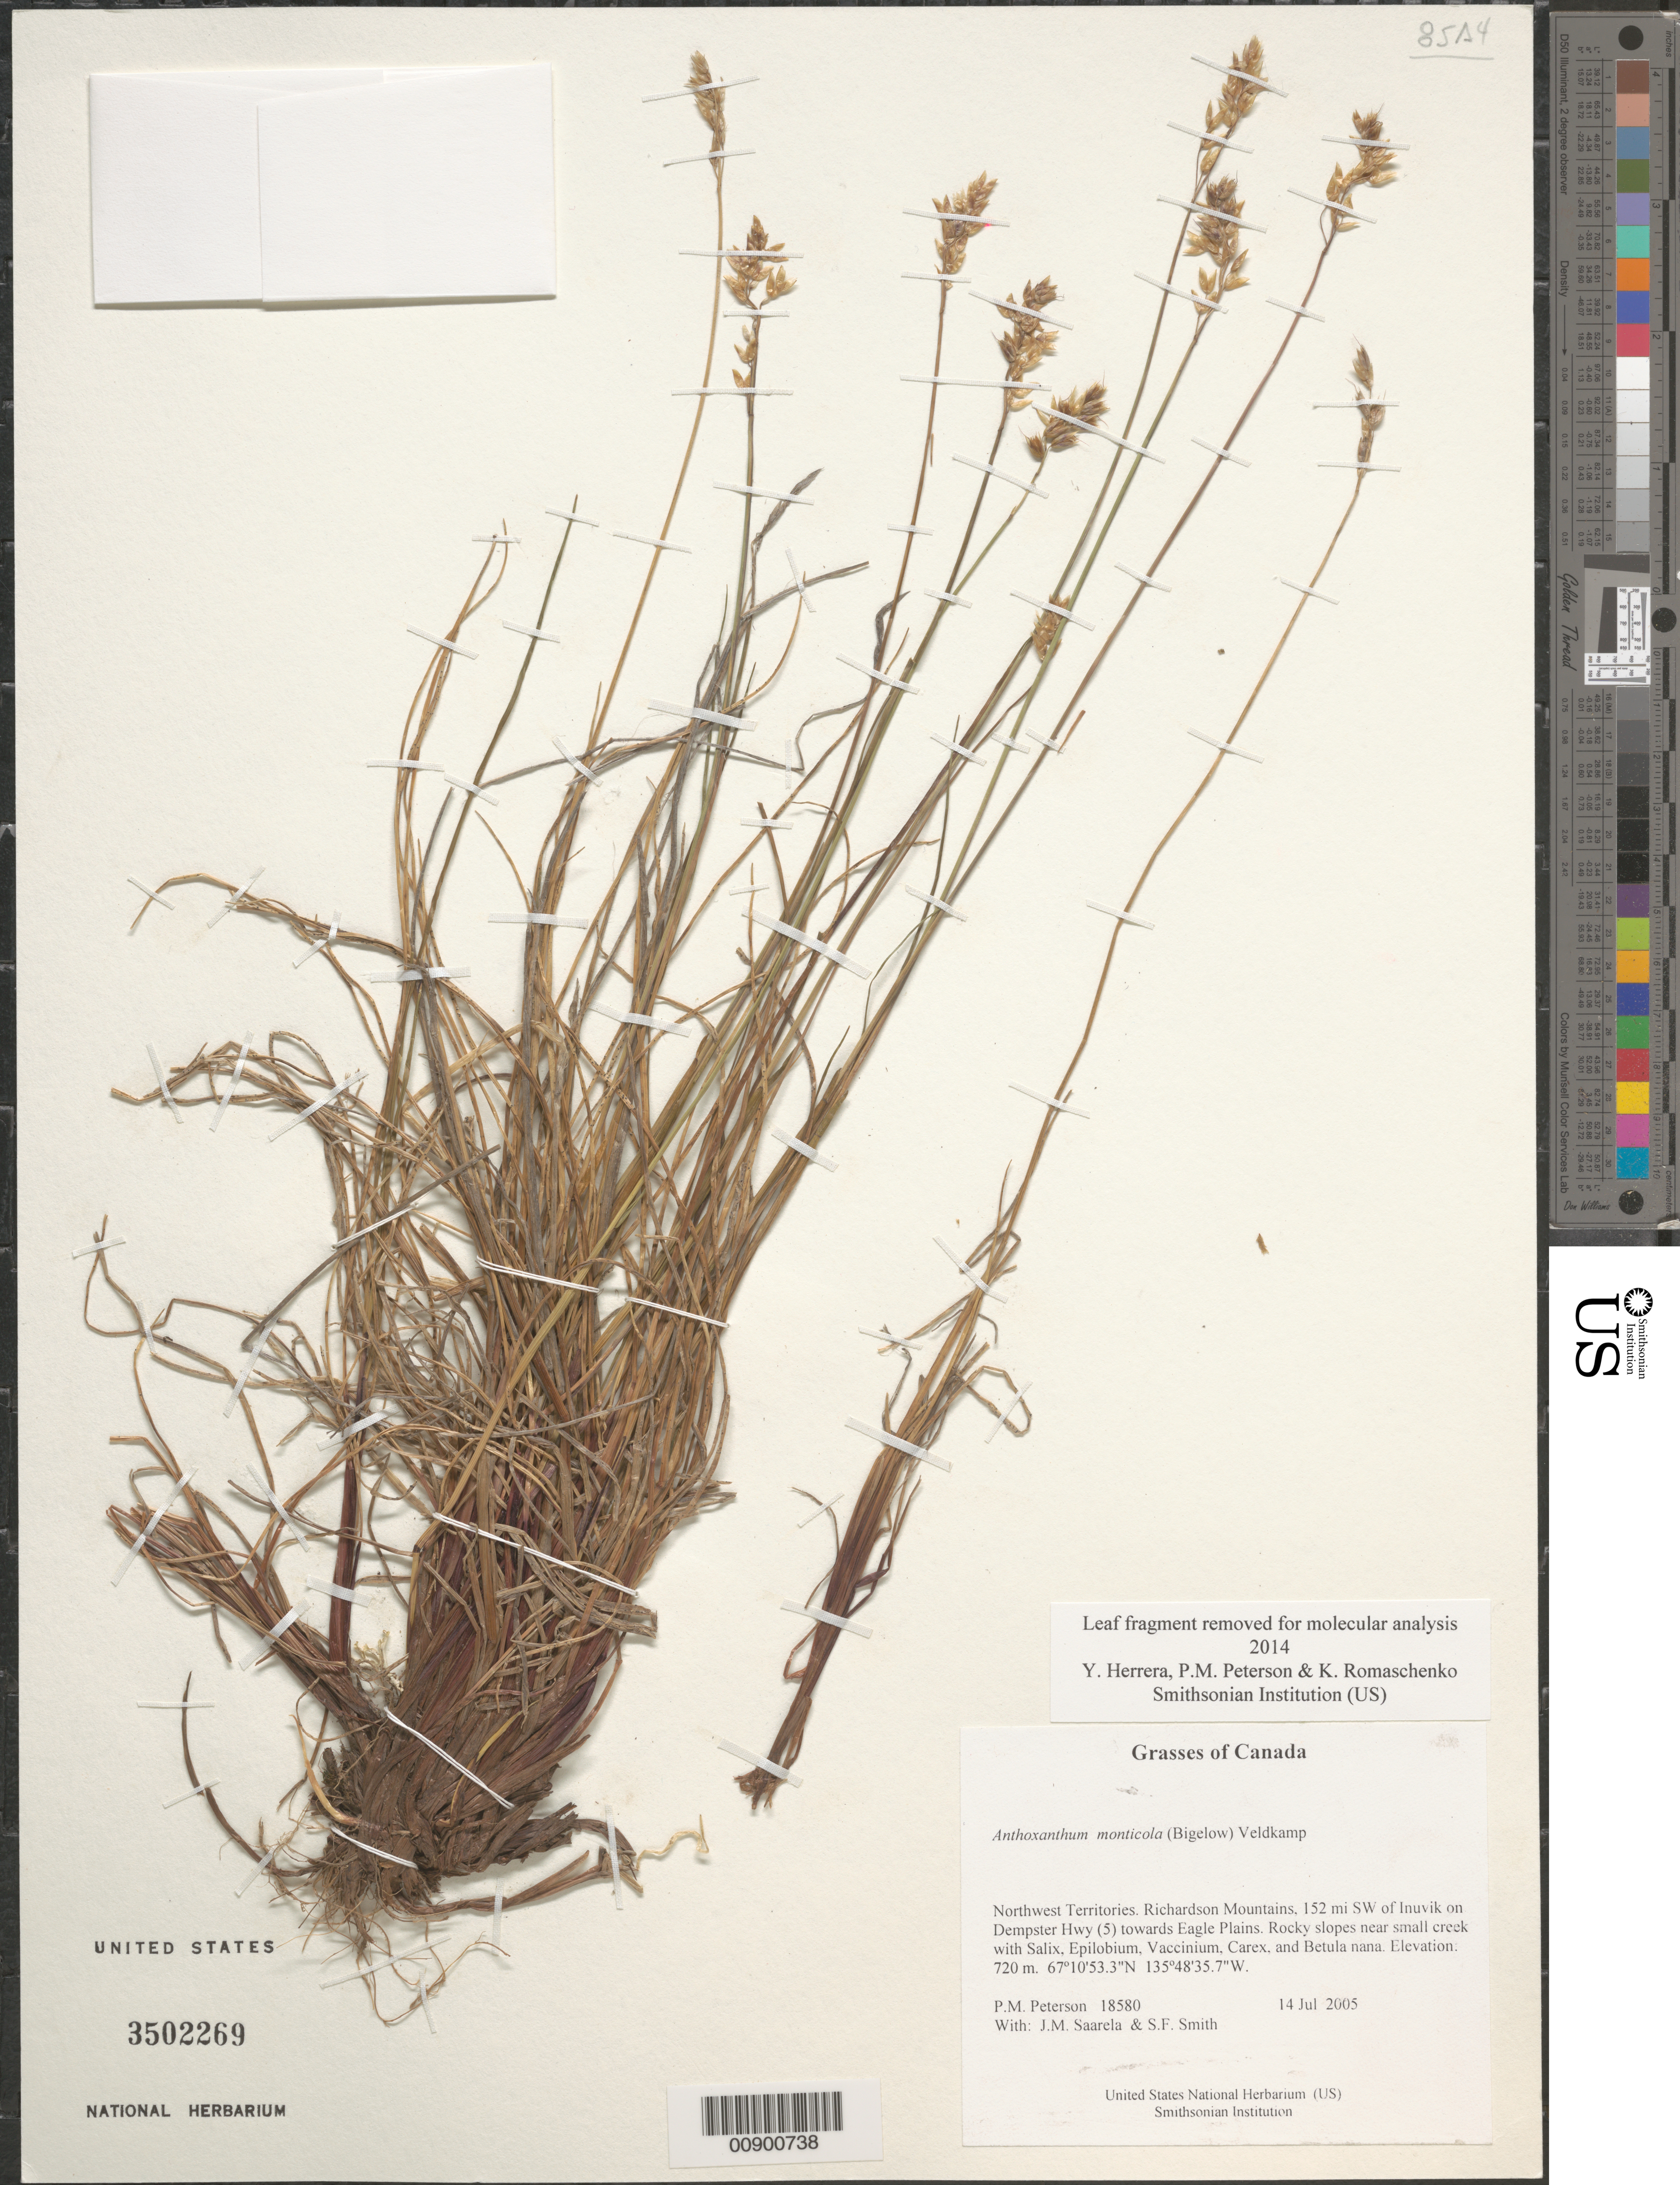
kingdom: Plantae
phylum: Tracheophyta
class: Liliopsida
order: Poales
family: Poaceae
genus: Anthoxanthum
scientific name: Anthoxanthum monticola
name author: (Bigelow) Veldkamp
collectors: P. M. Peterson, J. Saarela & S.F. Smith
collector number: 18580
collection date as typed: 14 Jul 2004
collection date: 2004-07-14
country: Canada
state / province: Northwest Territories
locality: Richardson Mountains, 152 mi SW of Inuvik on Dempster Hwy (5) towards Eagle Plains. Rocky slopes near small creek with Salix, Epilobium, Vaccinium, Carex, and Betula nana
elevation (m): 720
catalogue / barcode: US 3502269